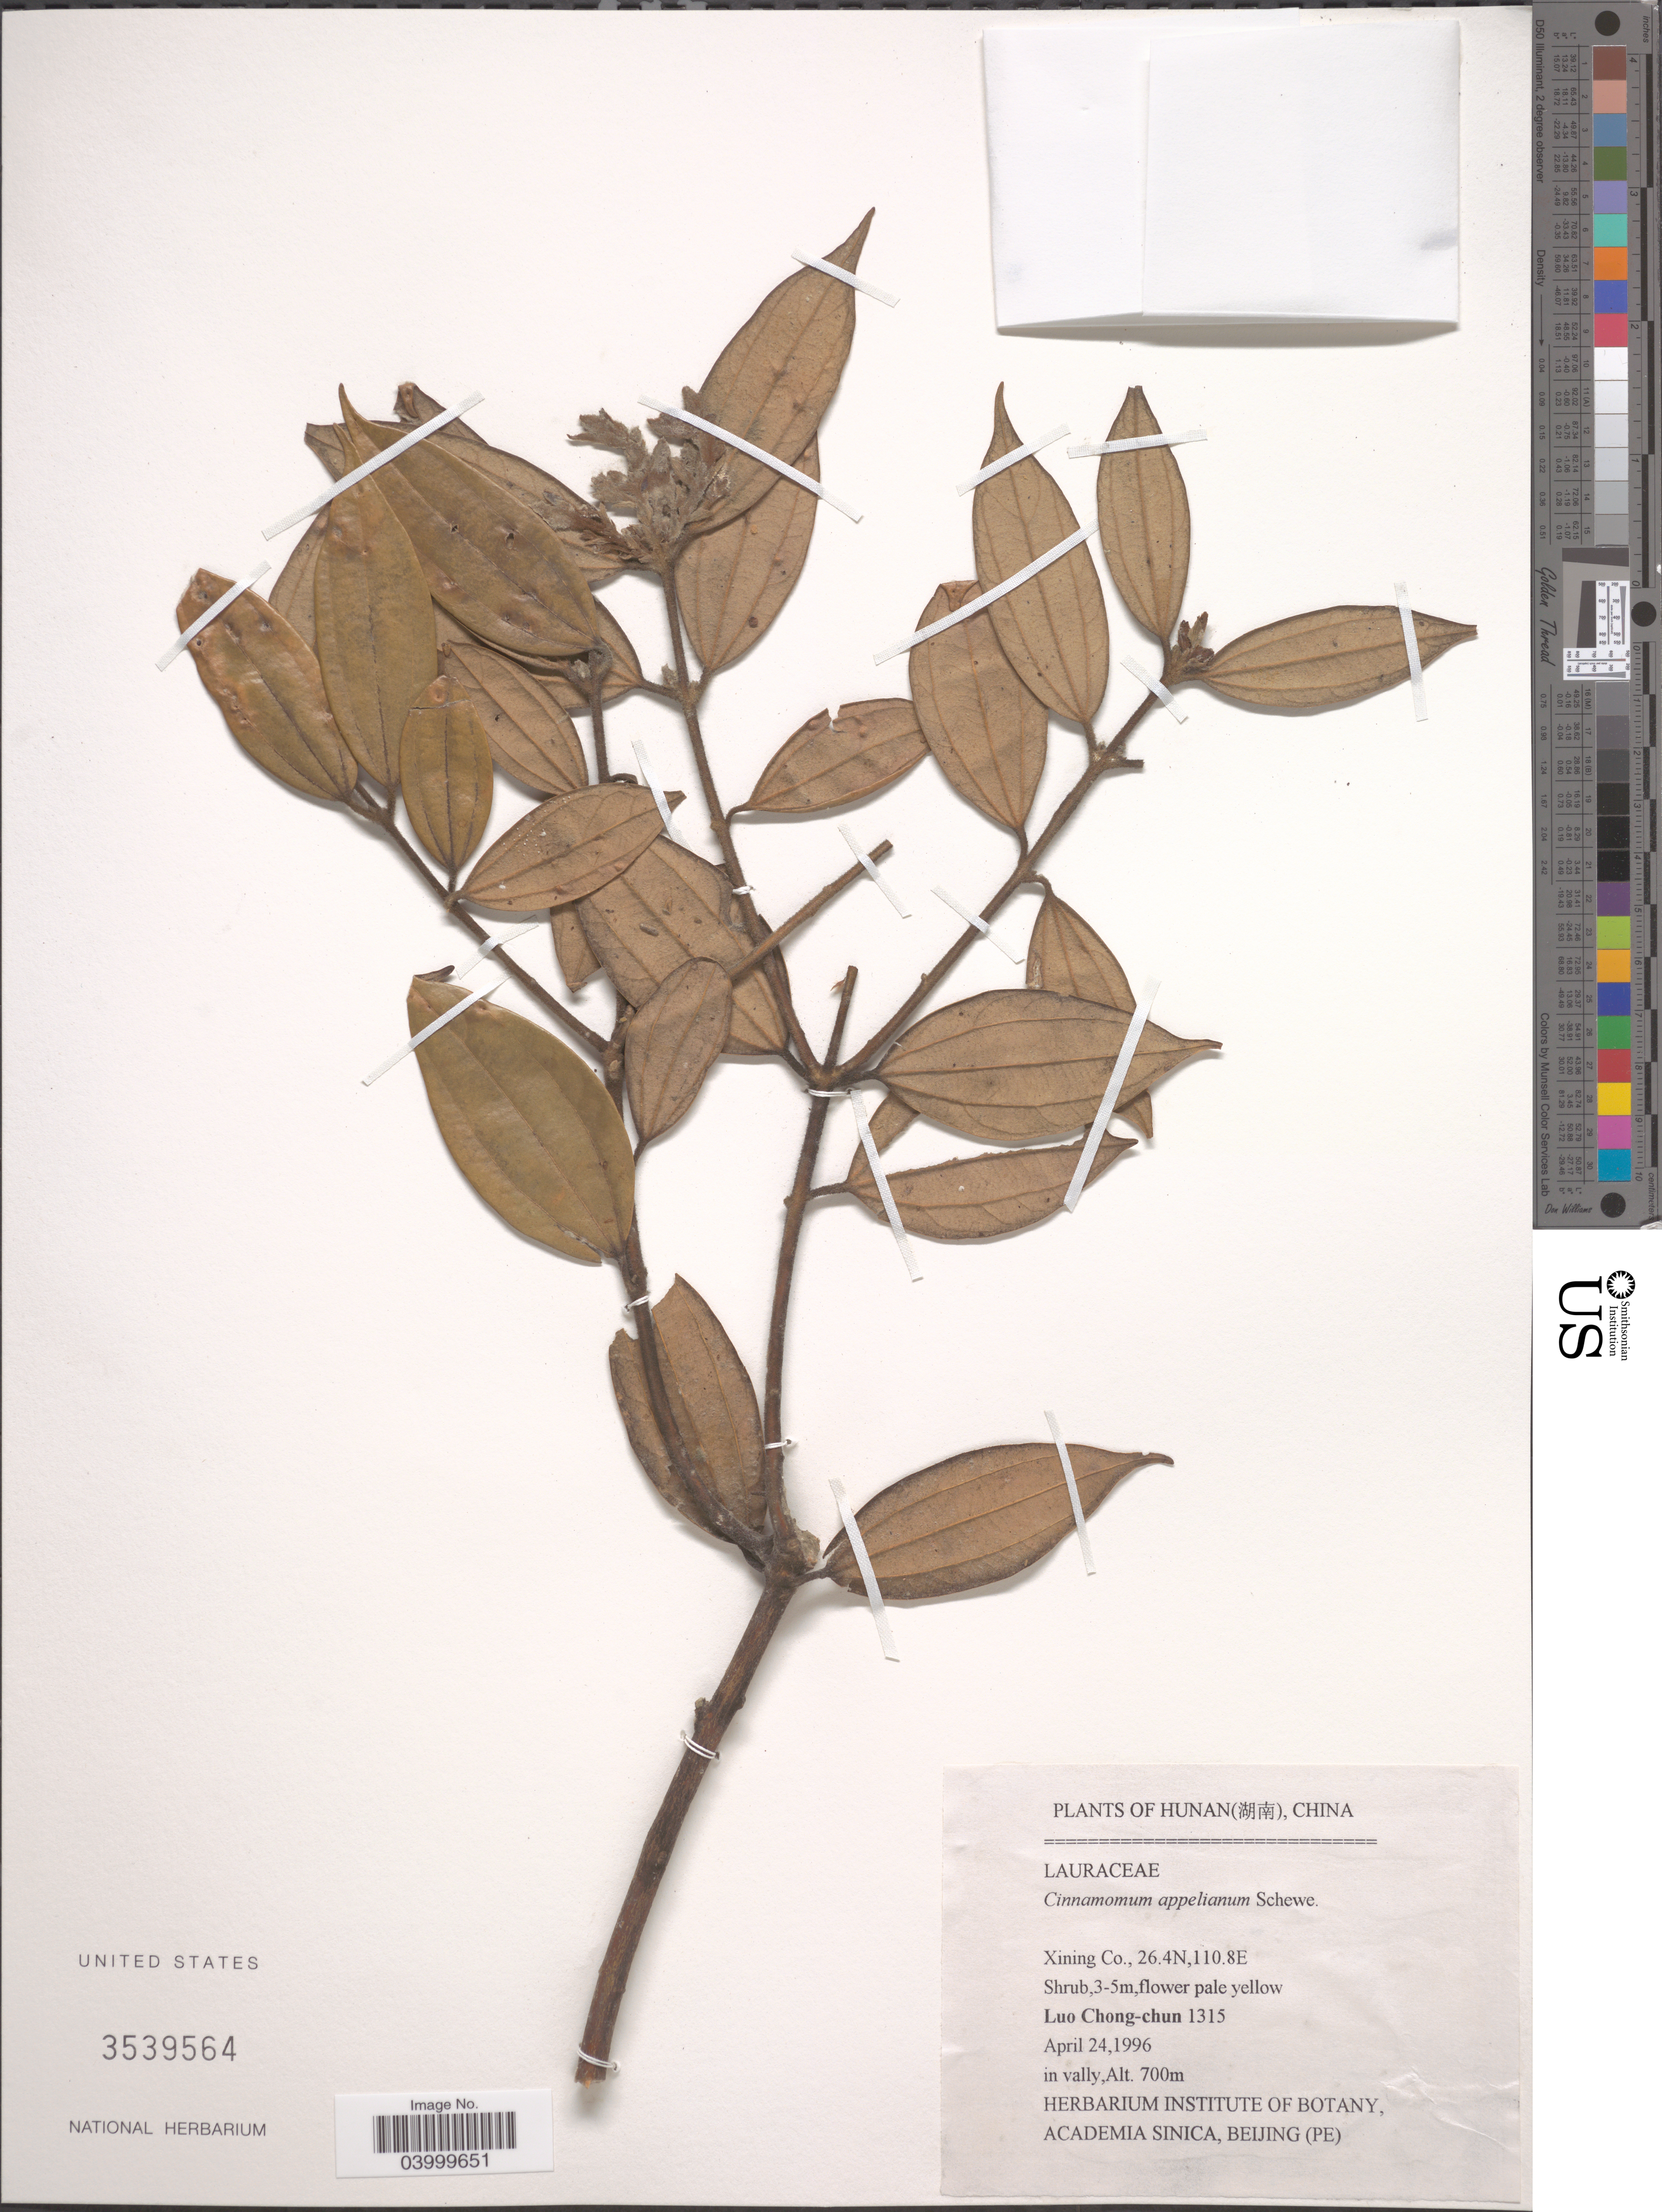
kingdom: Plantae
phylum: Tracheophyta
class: Magnoliopsida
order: Laurales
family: Lauraceae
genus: Cinnamomum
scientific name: Cinnamomum appelianum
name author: Schewe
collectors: L. Chong-Chun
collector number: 1315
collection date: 1996-04-24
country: China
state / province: Hunan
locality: Xining Co.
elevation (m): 700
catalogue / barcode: US 3539564